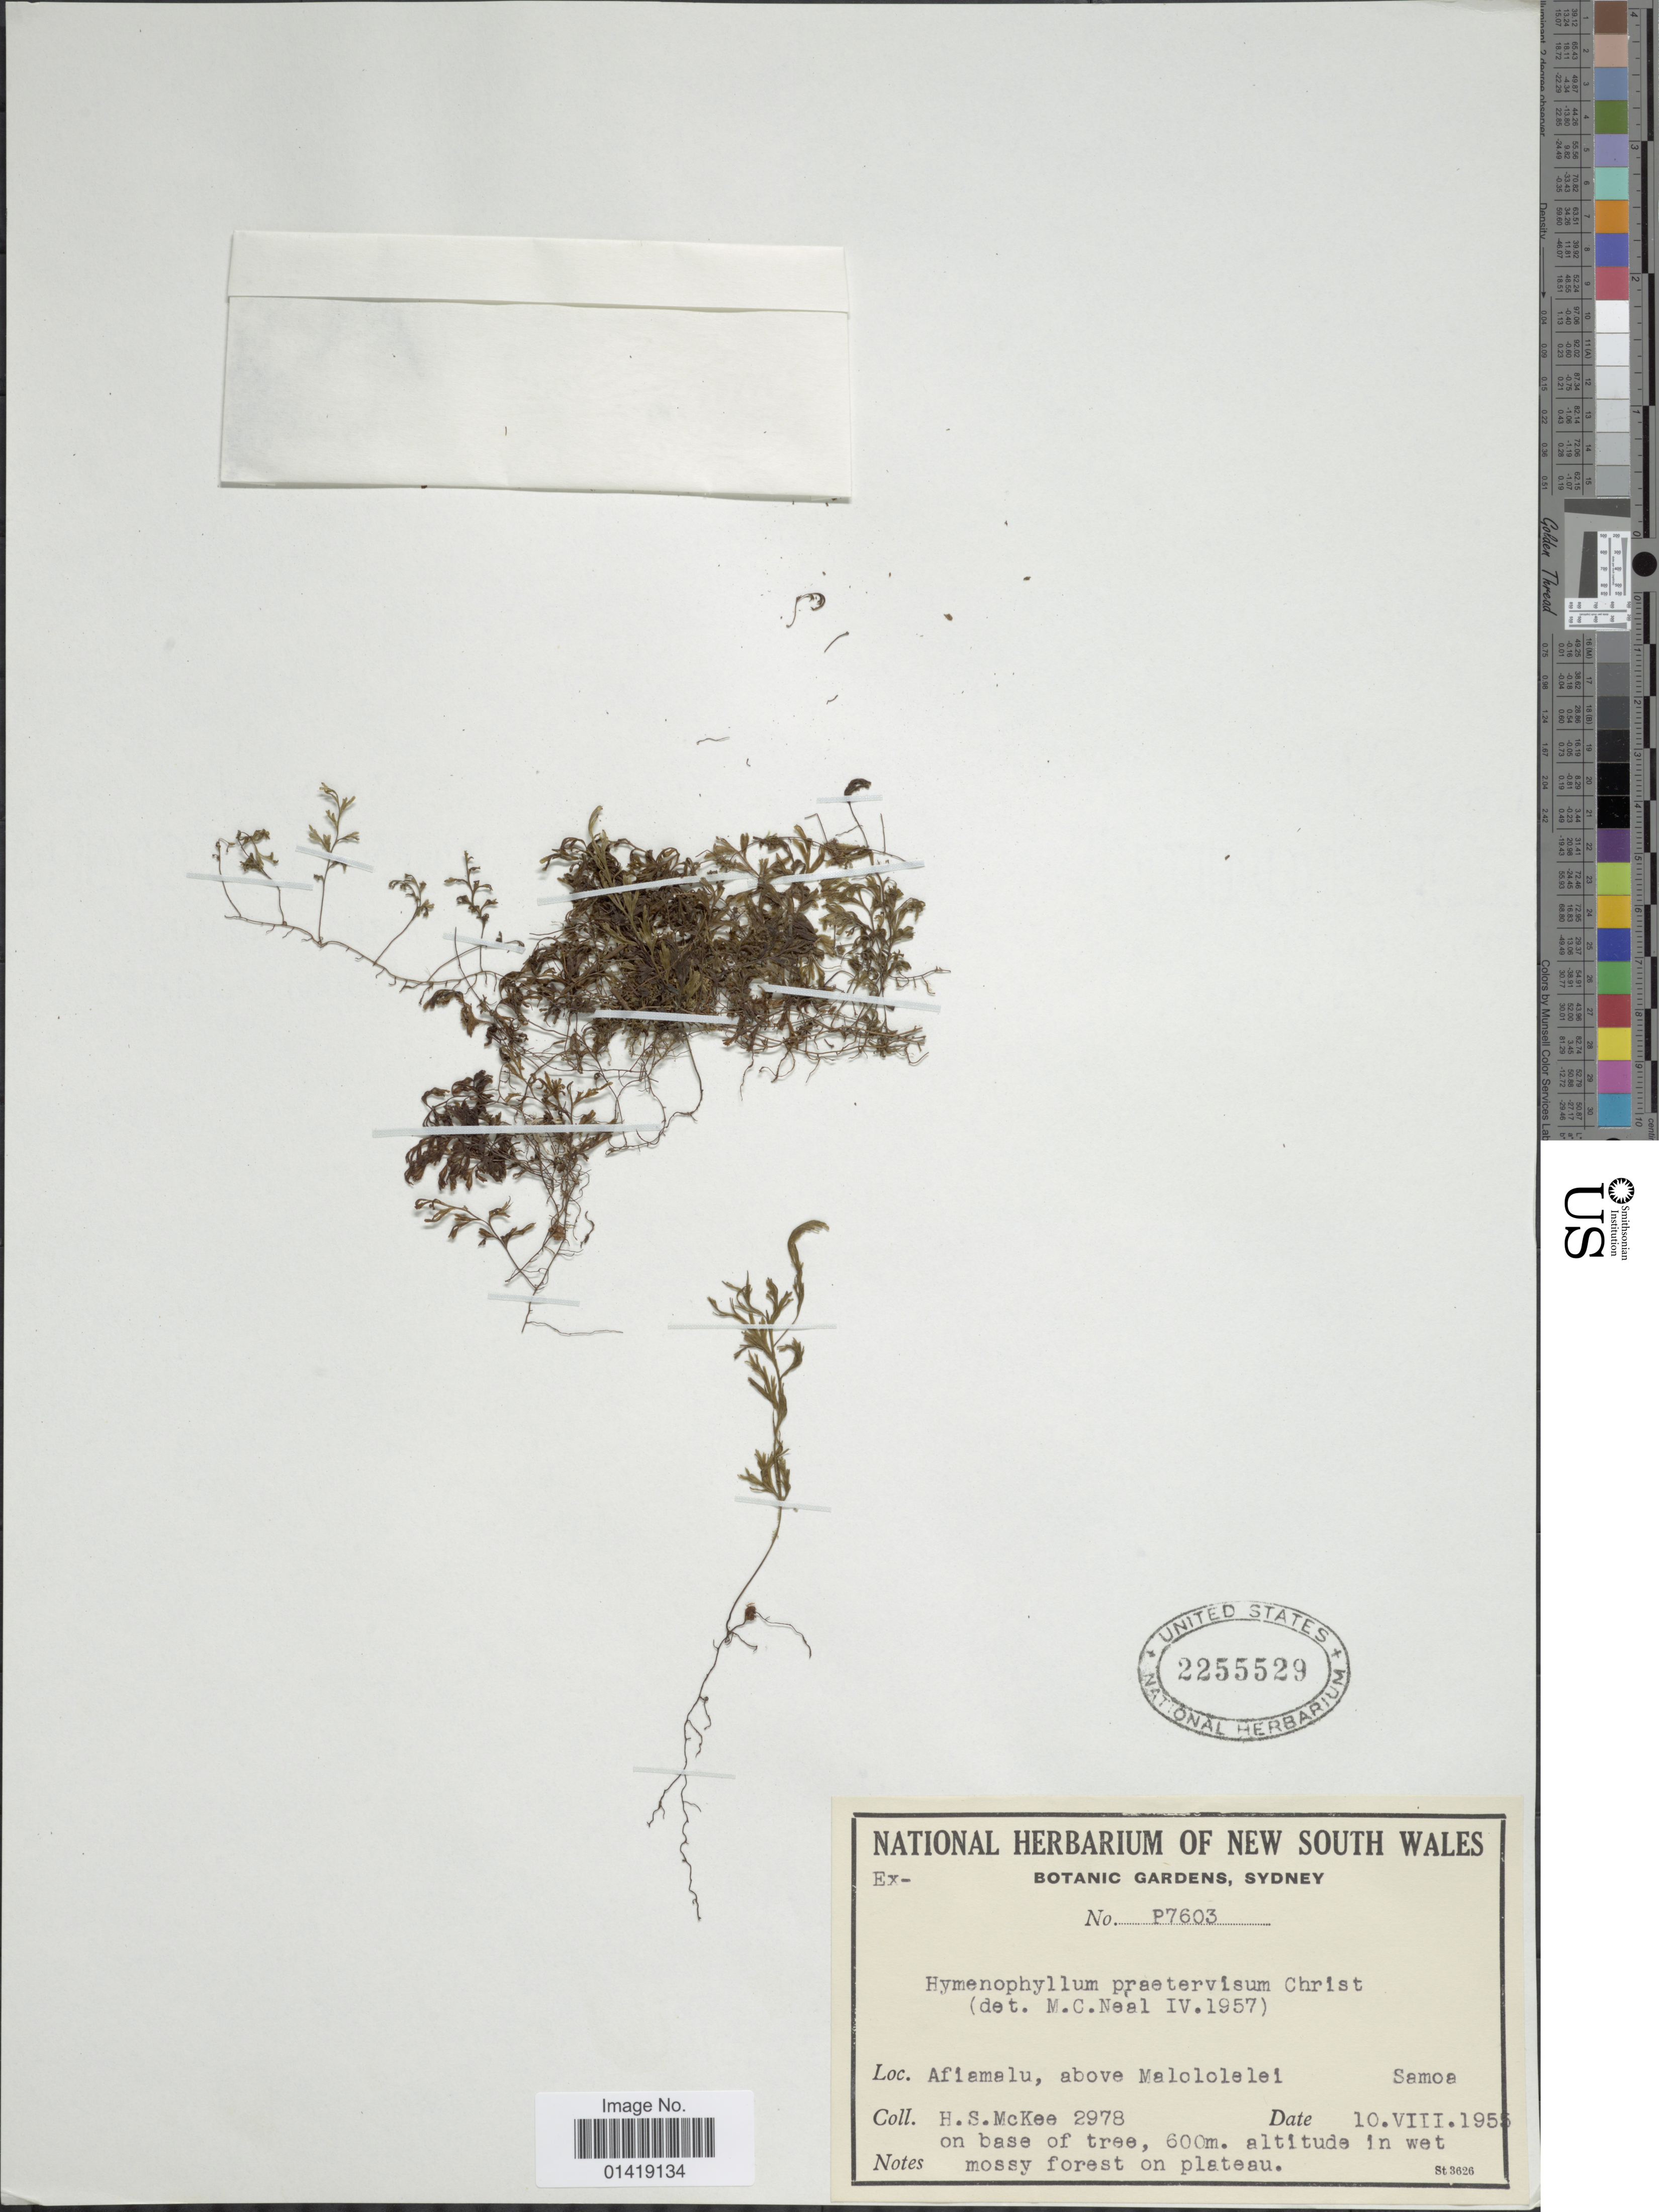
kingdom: Plantae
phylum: Tracheophyta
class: Polypodiopsida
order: Hymenophyllales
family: Hymenophyllaceae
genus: Hymenophyllum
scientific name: Hymenophyllum praetervisum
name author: Ching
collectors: H. S. McKee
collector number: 2978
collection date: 1955-08-10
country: American Samoa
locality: Afiamalu above Malololelei Samoa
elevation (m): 600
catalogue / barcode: US 2255529